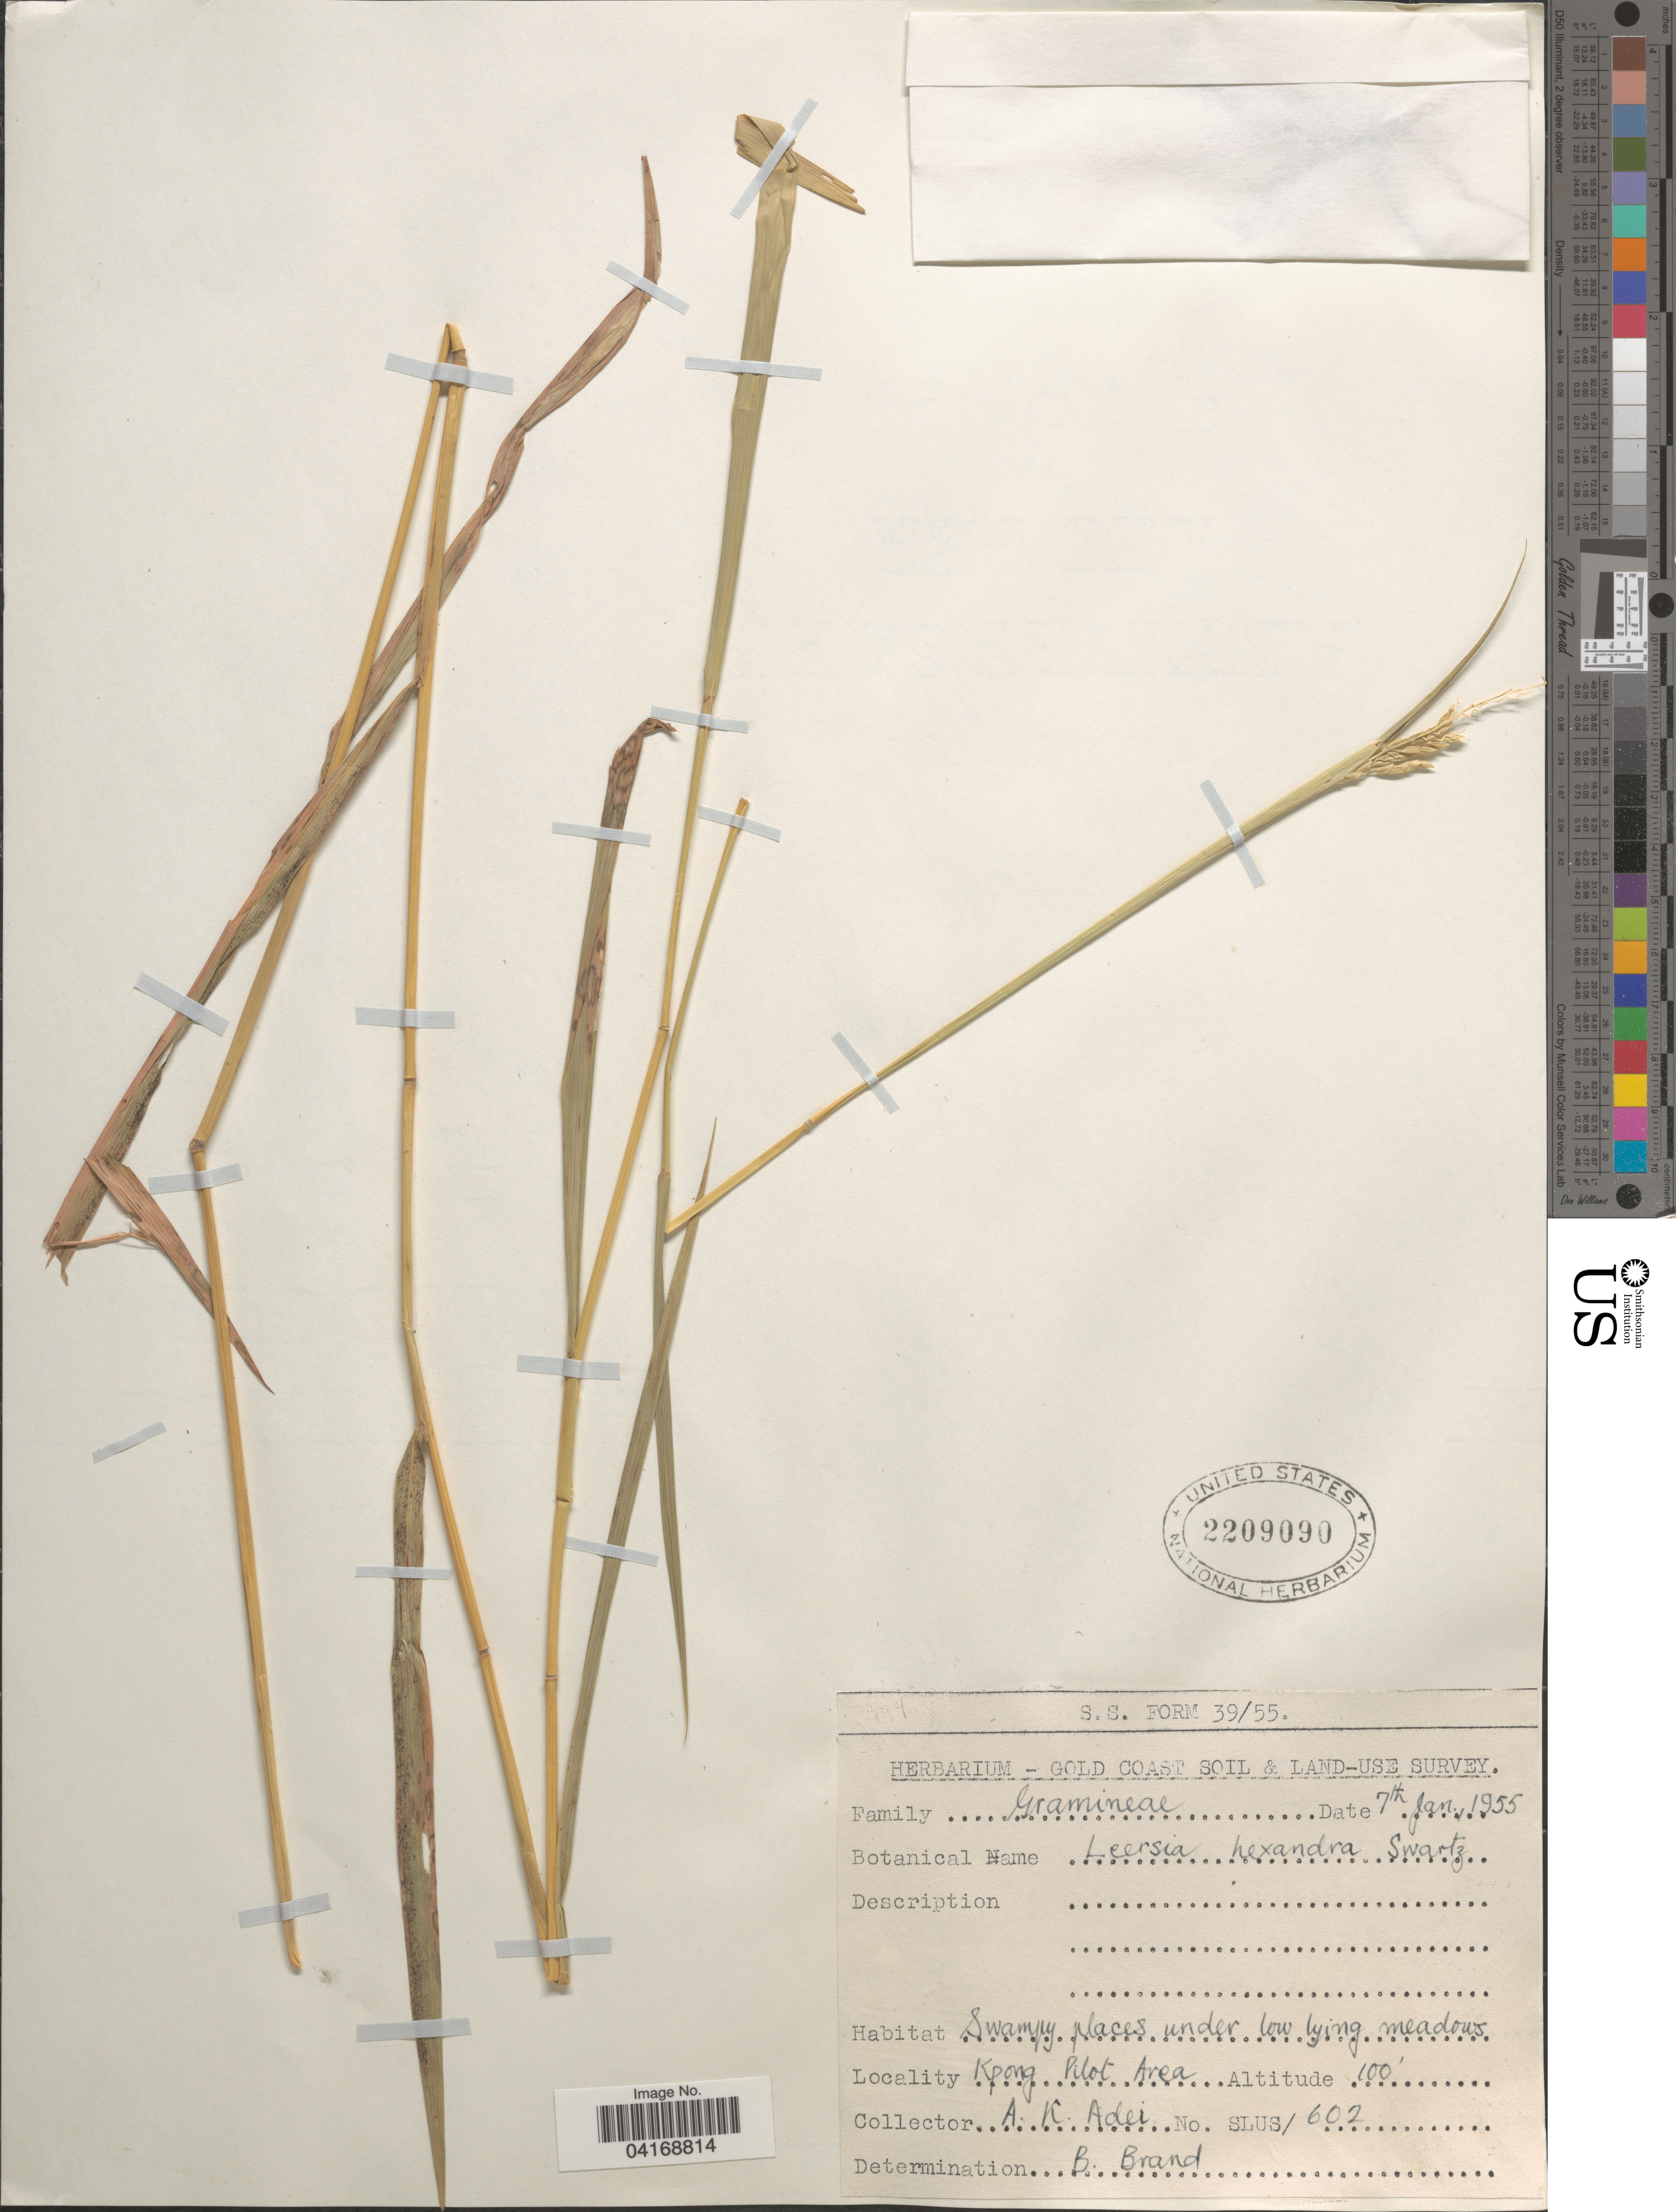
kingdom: Plantae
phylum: Tracheophyta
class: Liliopsida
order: Poales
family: Poaceae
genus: Leersia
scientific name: Leersia hexandra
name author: Sw.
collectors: A. Addei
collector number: SLUS/602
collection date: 1955-01-07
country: Ghana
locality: Gold Coast Soil & Land-Use Survey. Kpong Pilot Area.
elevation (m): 30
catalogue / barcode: US 2209090